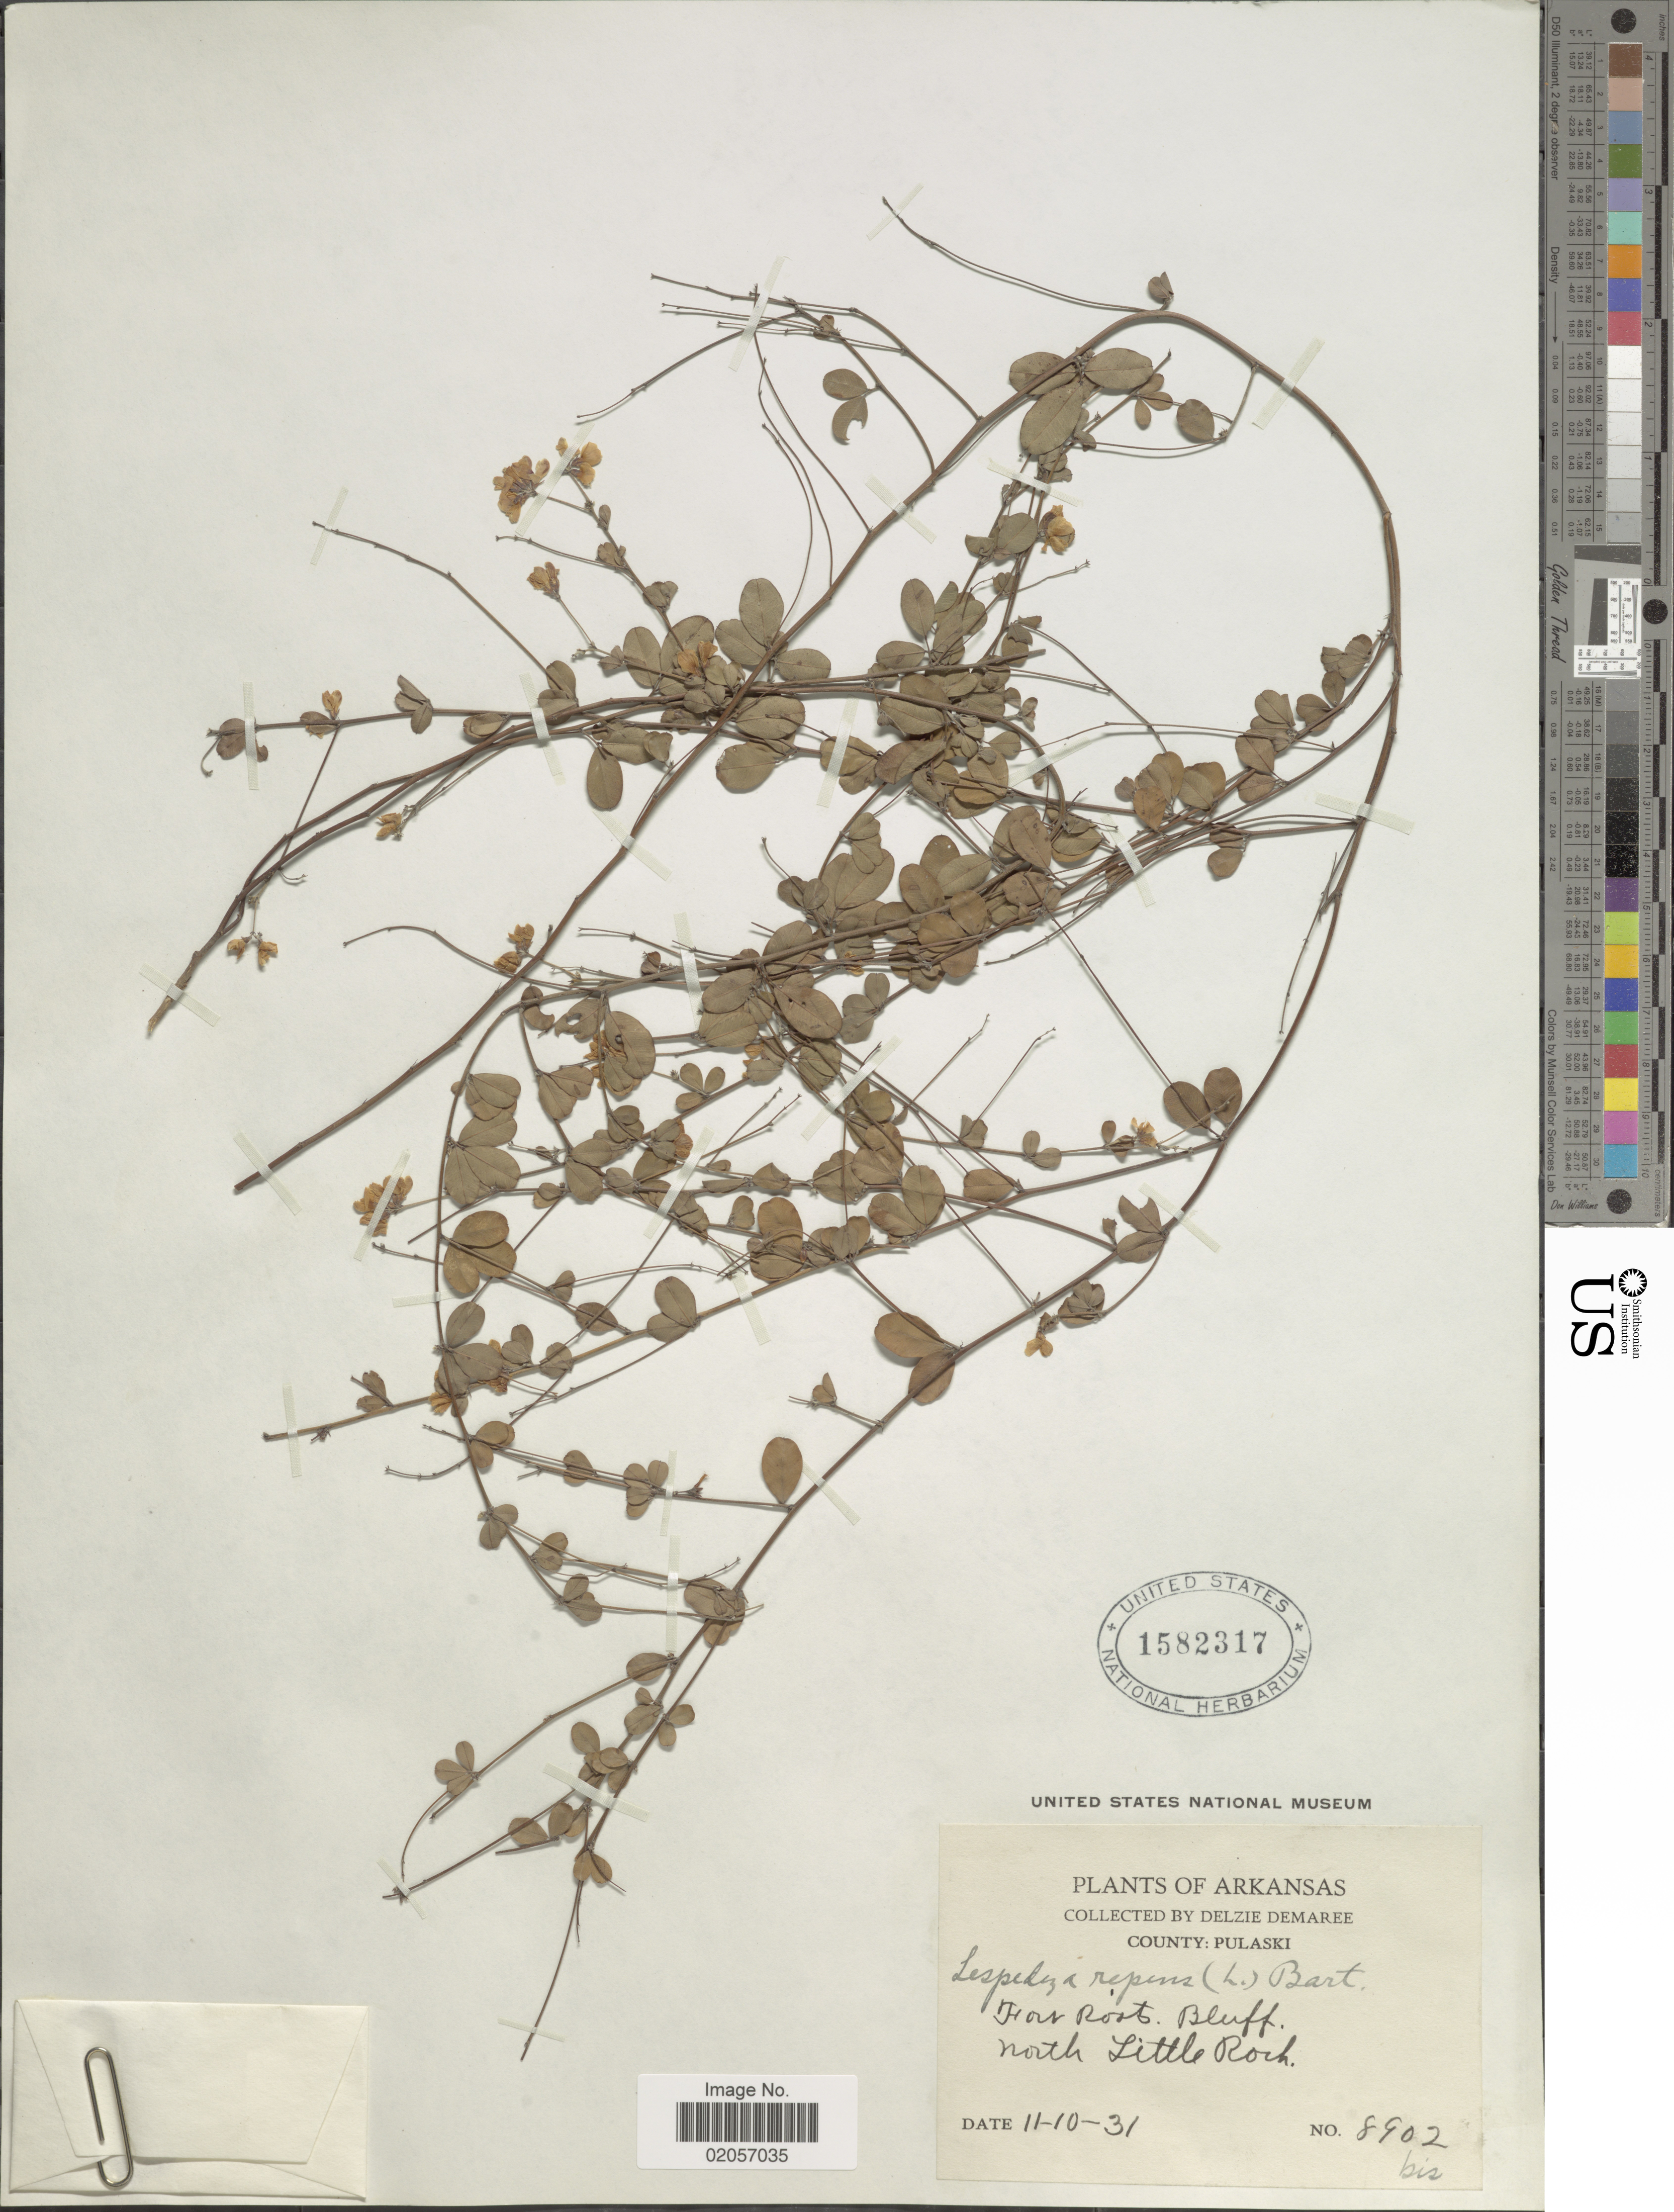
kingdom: Plantae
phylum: Tracheophyta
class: Magnoliopsida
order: Fabales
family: Fabaceae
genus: Lespedeza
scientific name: Lespedeza repens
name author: (L.) W.P.C. Barton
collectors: D. Demaree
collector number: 8902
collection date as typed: Transcribed d/m/y: 11/10/31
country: United States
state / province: Arkansas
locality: County: Pulaski. north Little Rock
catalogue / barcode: US 1582317